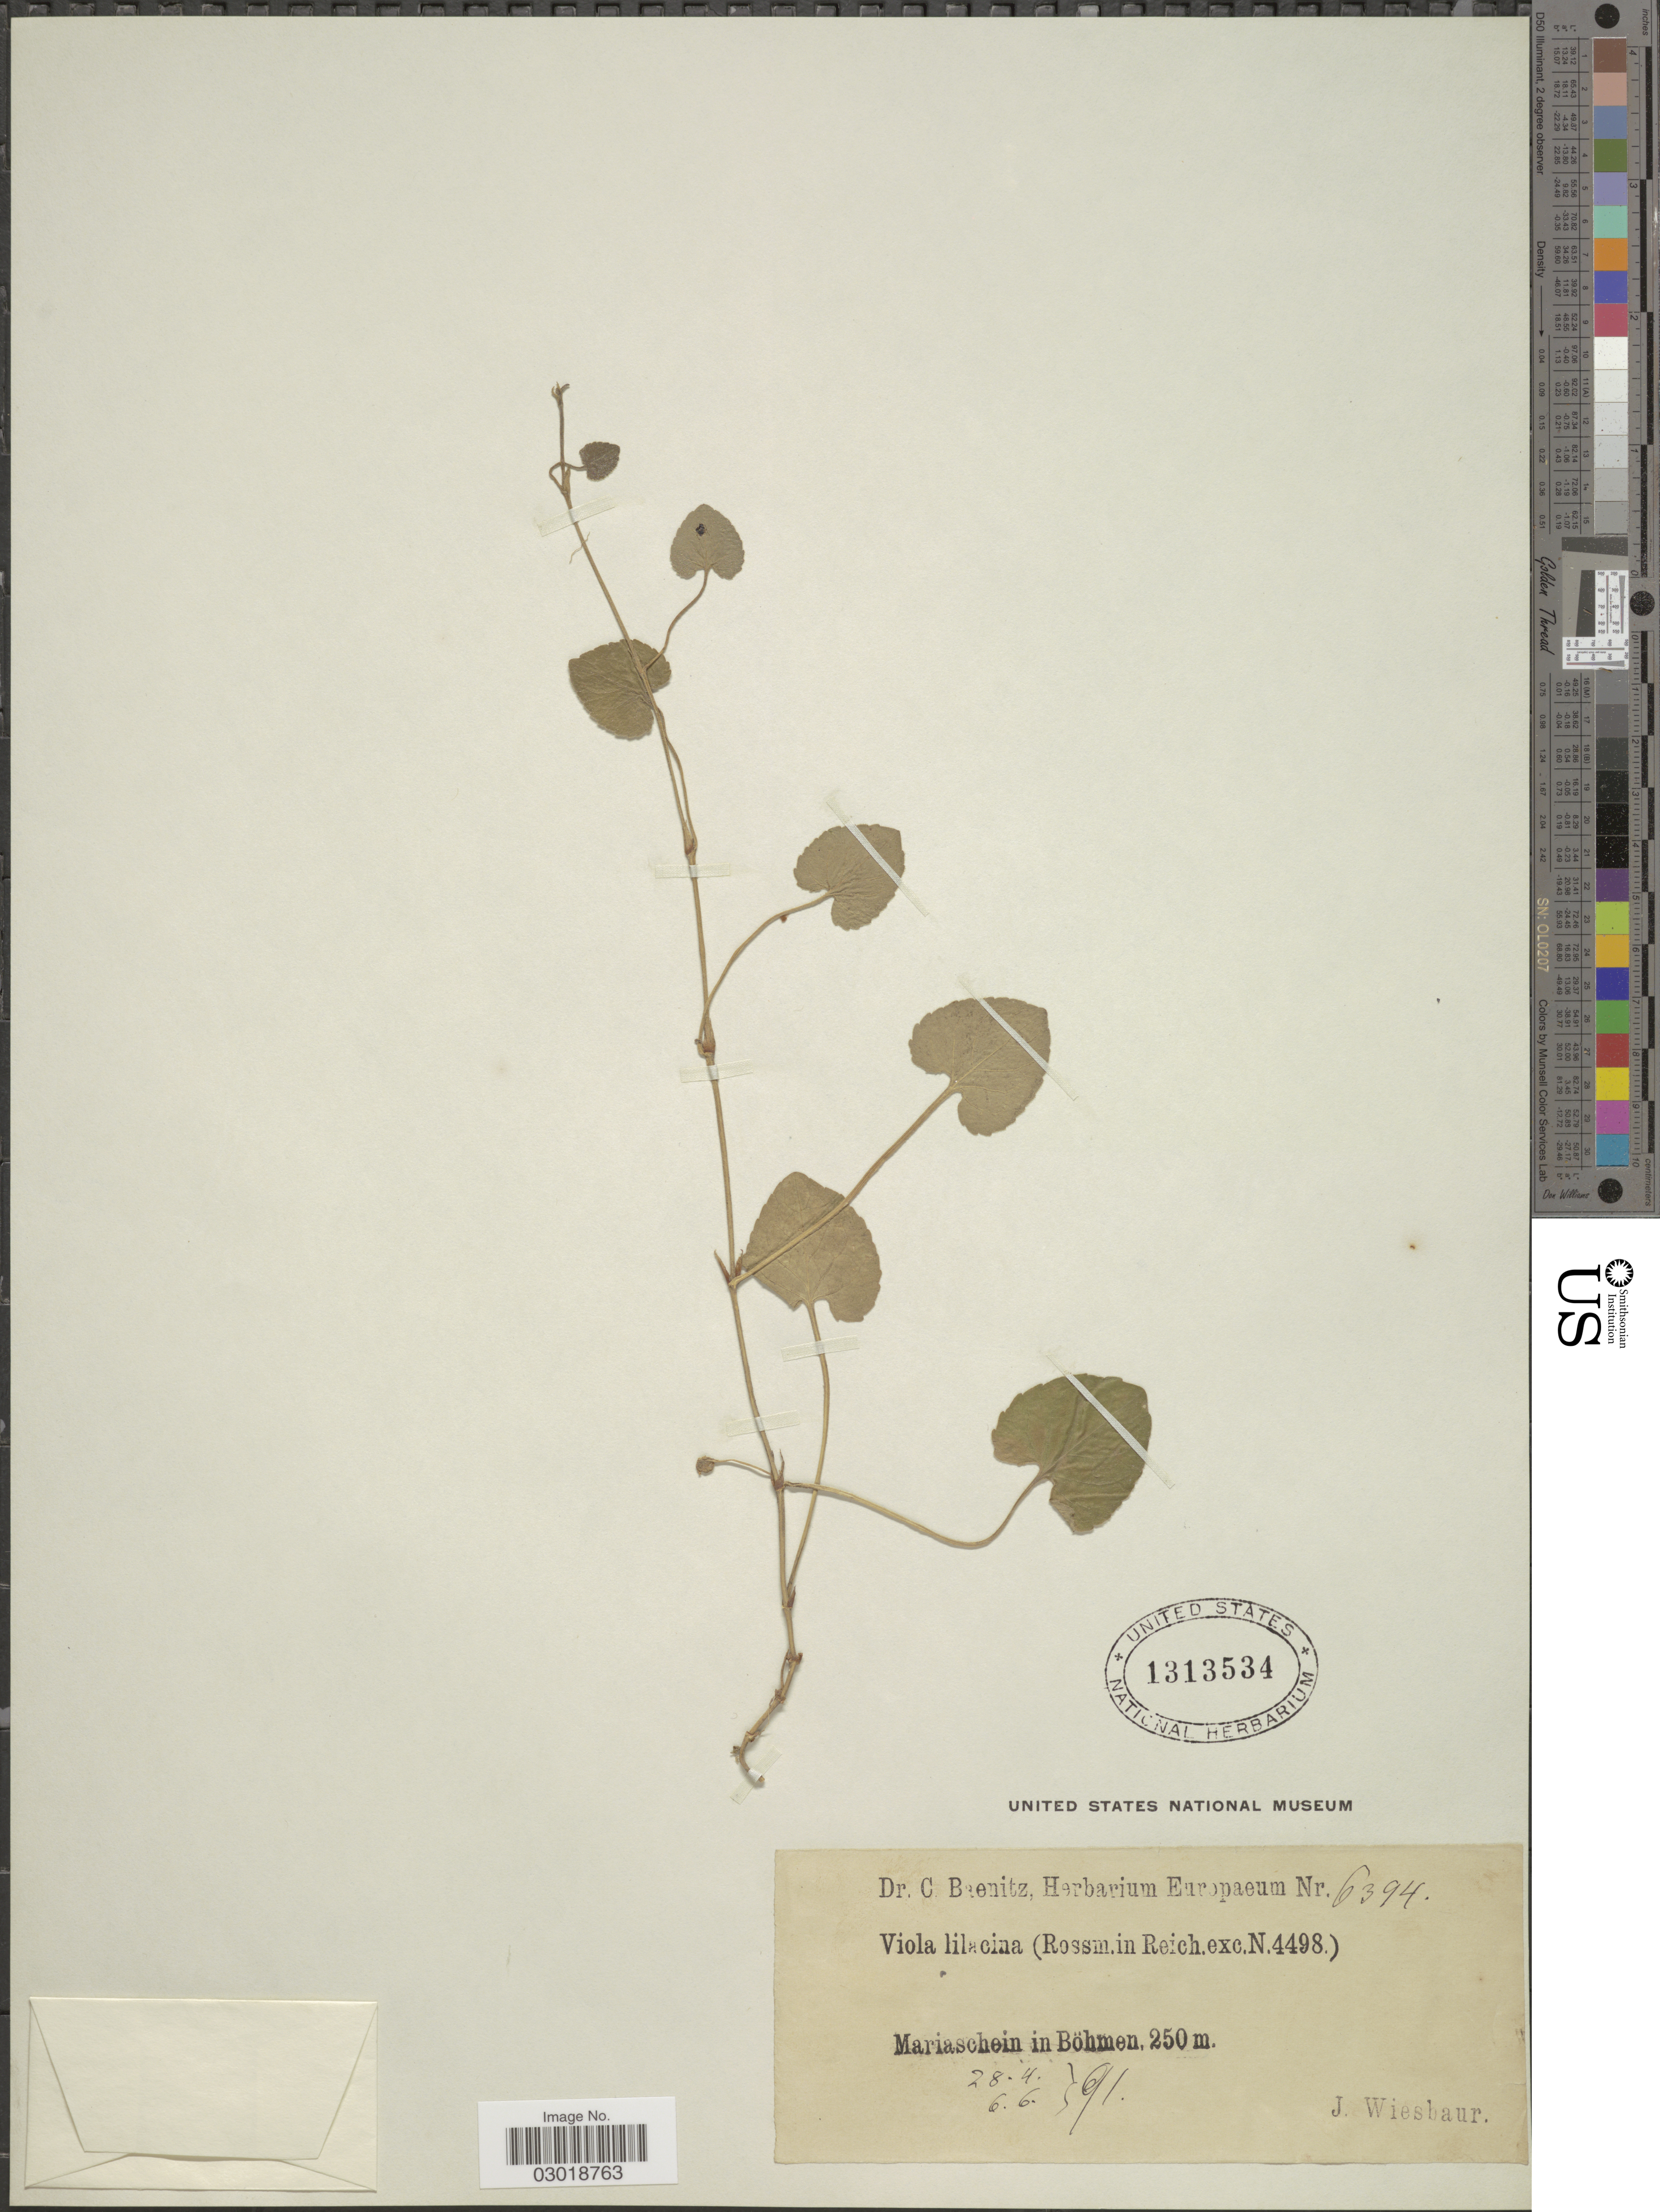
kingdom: Plantae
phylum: Tracheophyta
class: Magnoliopsida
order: Malpighiales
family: Violaceae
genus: Viola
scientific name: Viola lilacina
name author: Rossm. ex Rchb.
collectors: J. Wiesbaur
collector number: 6394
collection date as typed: Transcribed d/m/y: 28/4/91 to 6/6/91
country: Czechia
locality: Mariaschein in Böhmen.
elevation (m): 250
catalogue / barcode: US 1313534